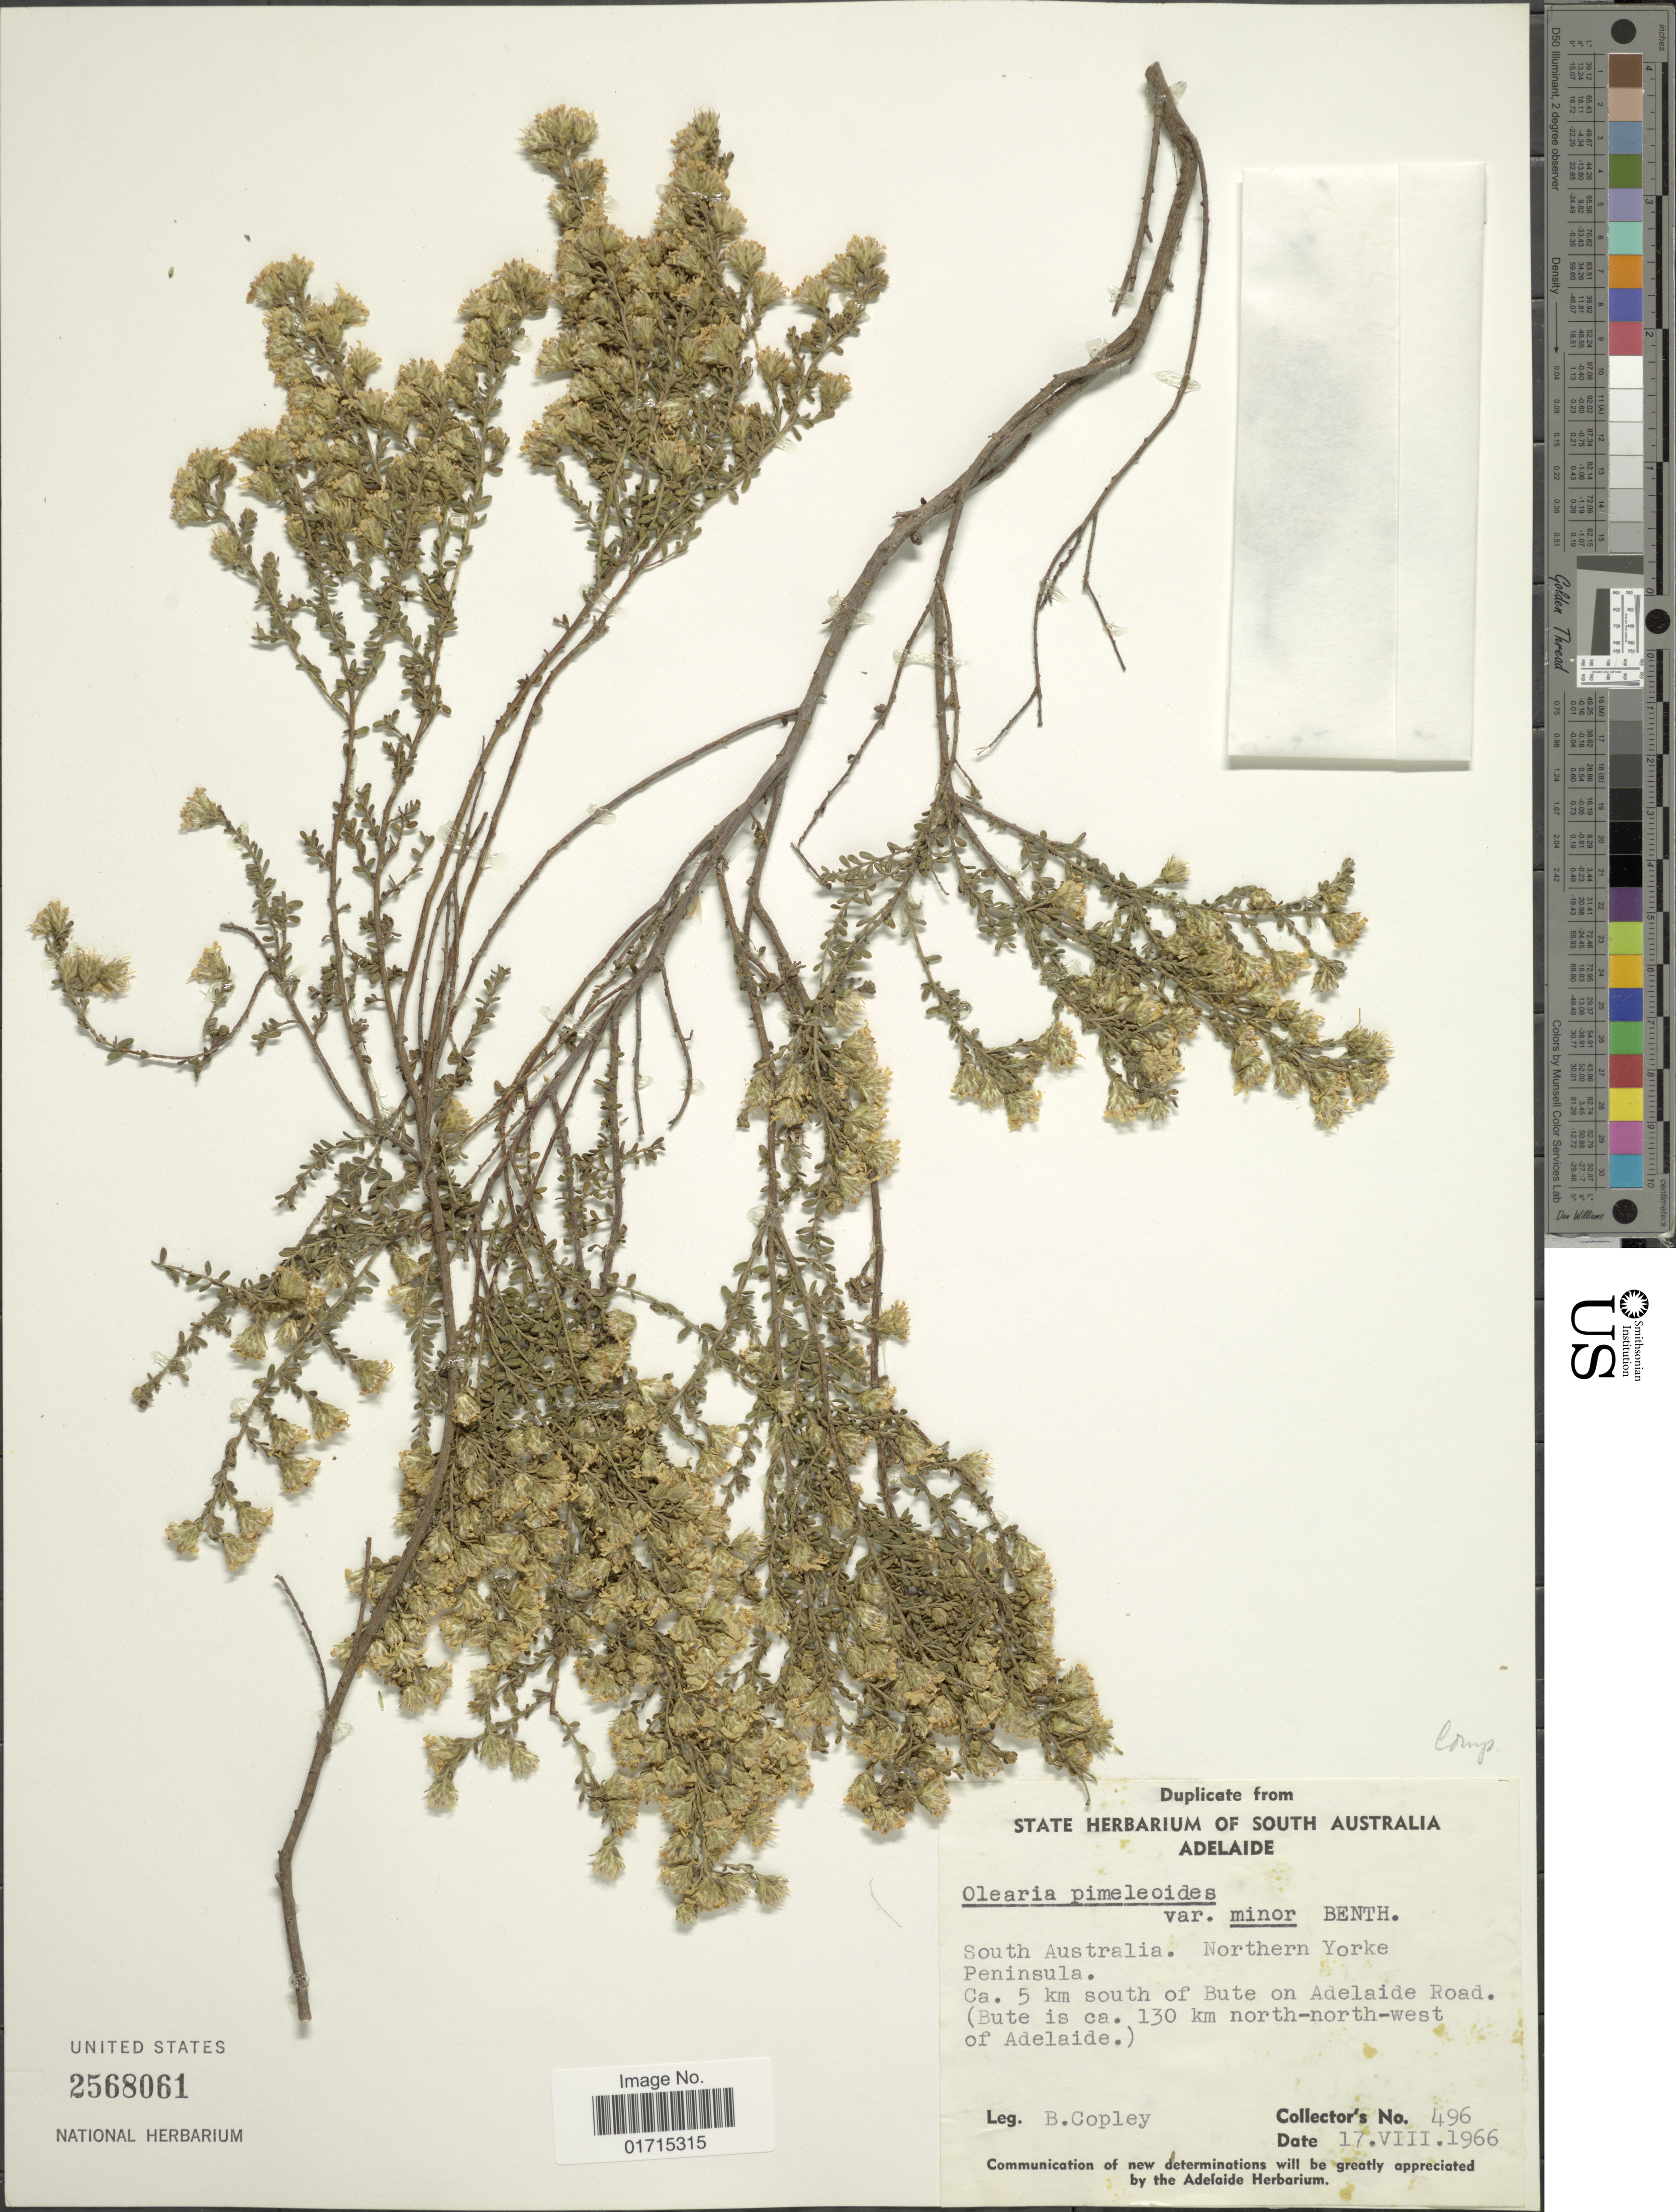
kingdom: Plantae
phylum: Tracheophyta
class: Magnoliopsida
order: Asterales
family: Asteraceae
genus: Olearia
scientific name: Olearia pimeleoides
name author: (DC.) Benth.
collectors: B. Copley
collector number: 496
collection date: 1966-08-17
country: Australia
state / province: South Australia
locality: South Australia. Northern Yorke Peninsula. Ca. 5 km south of Bute on Adelaide Road. (Bute is ca. 130 km north-north-west of Adelaide)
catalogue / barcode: US 2568061